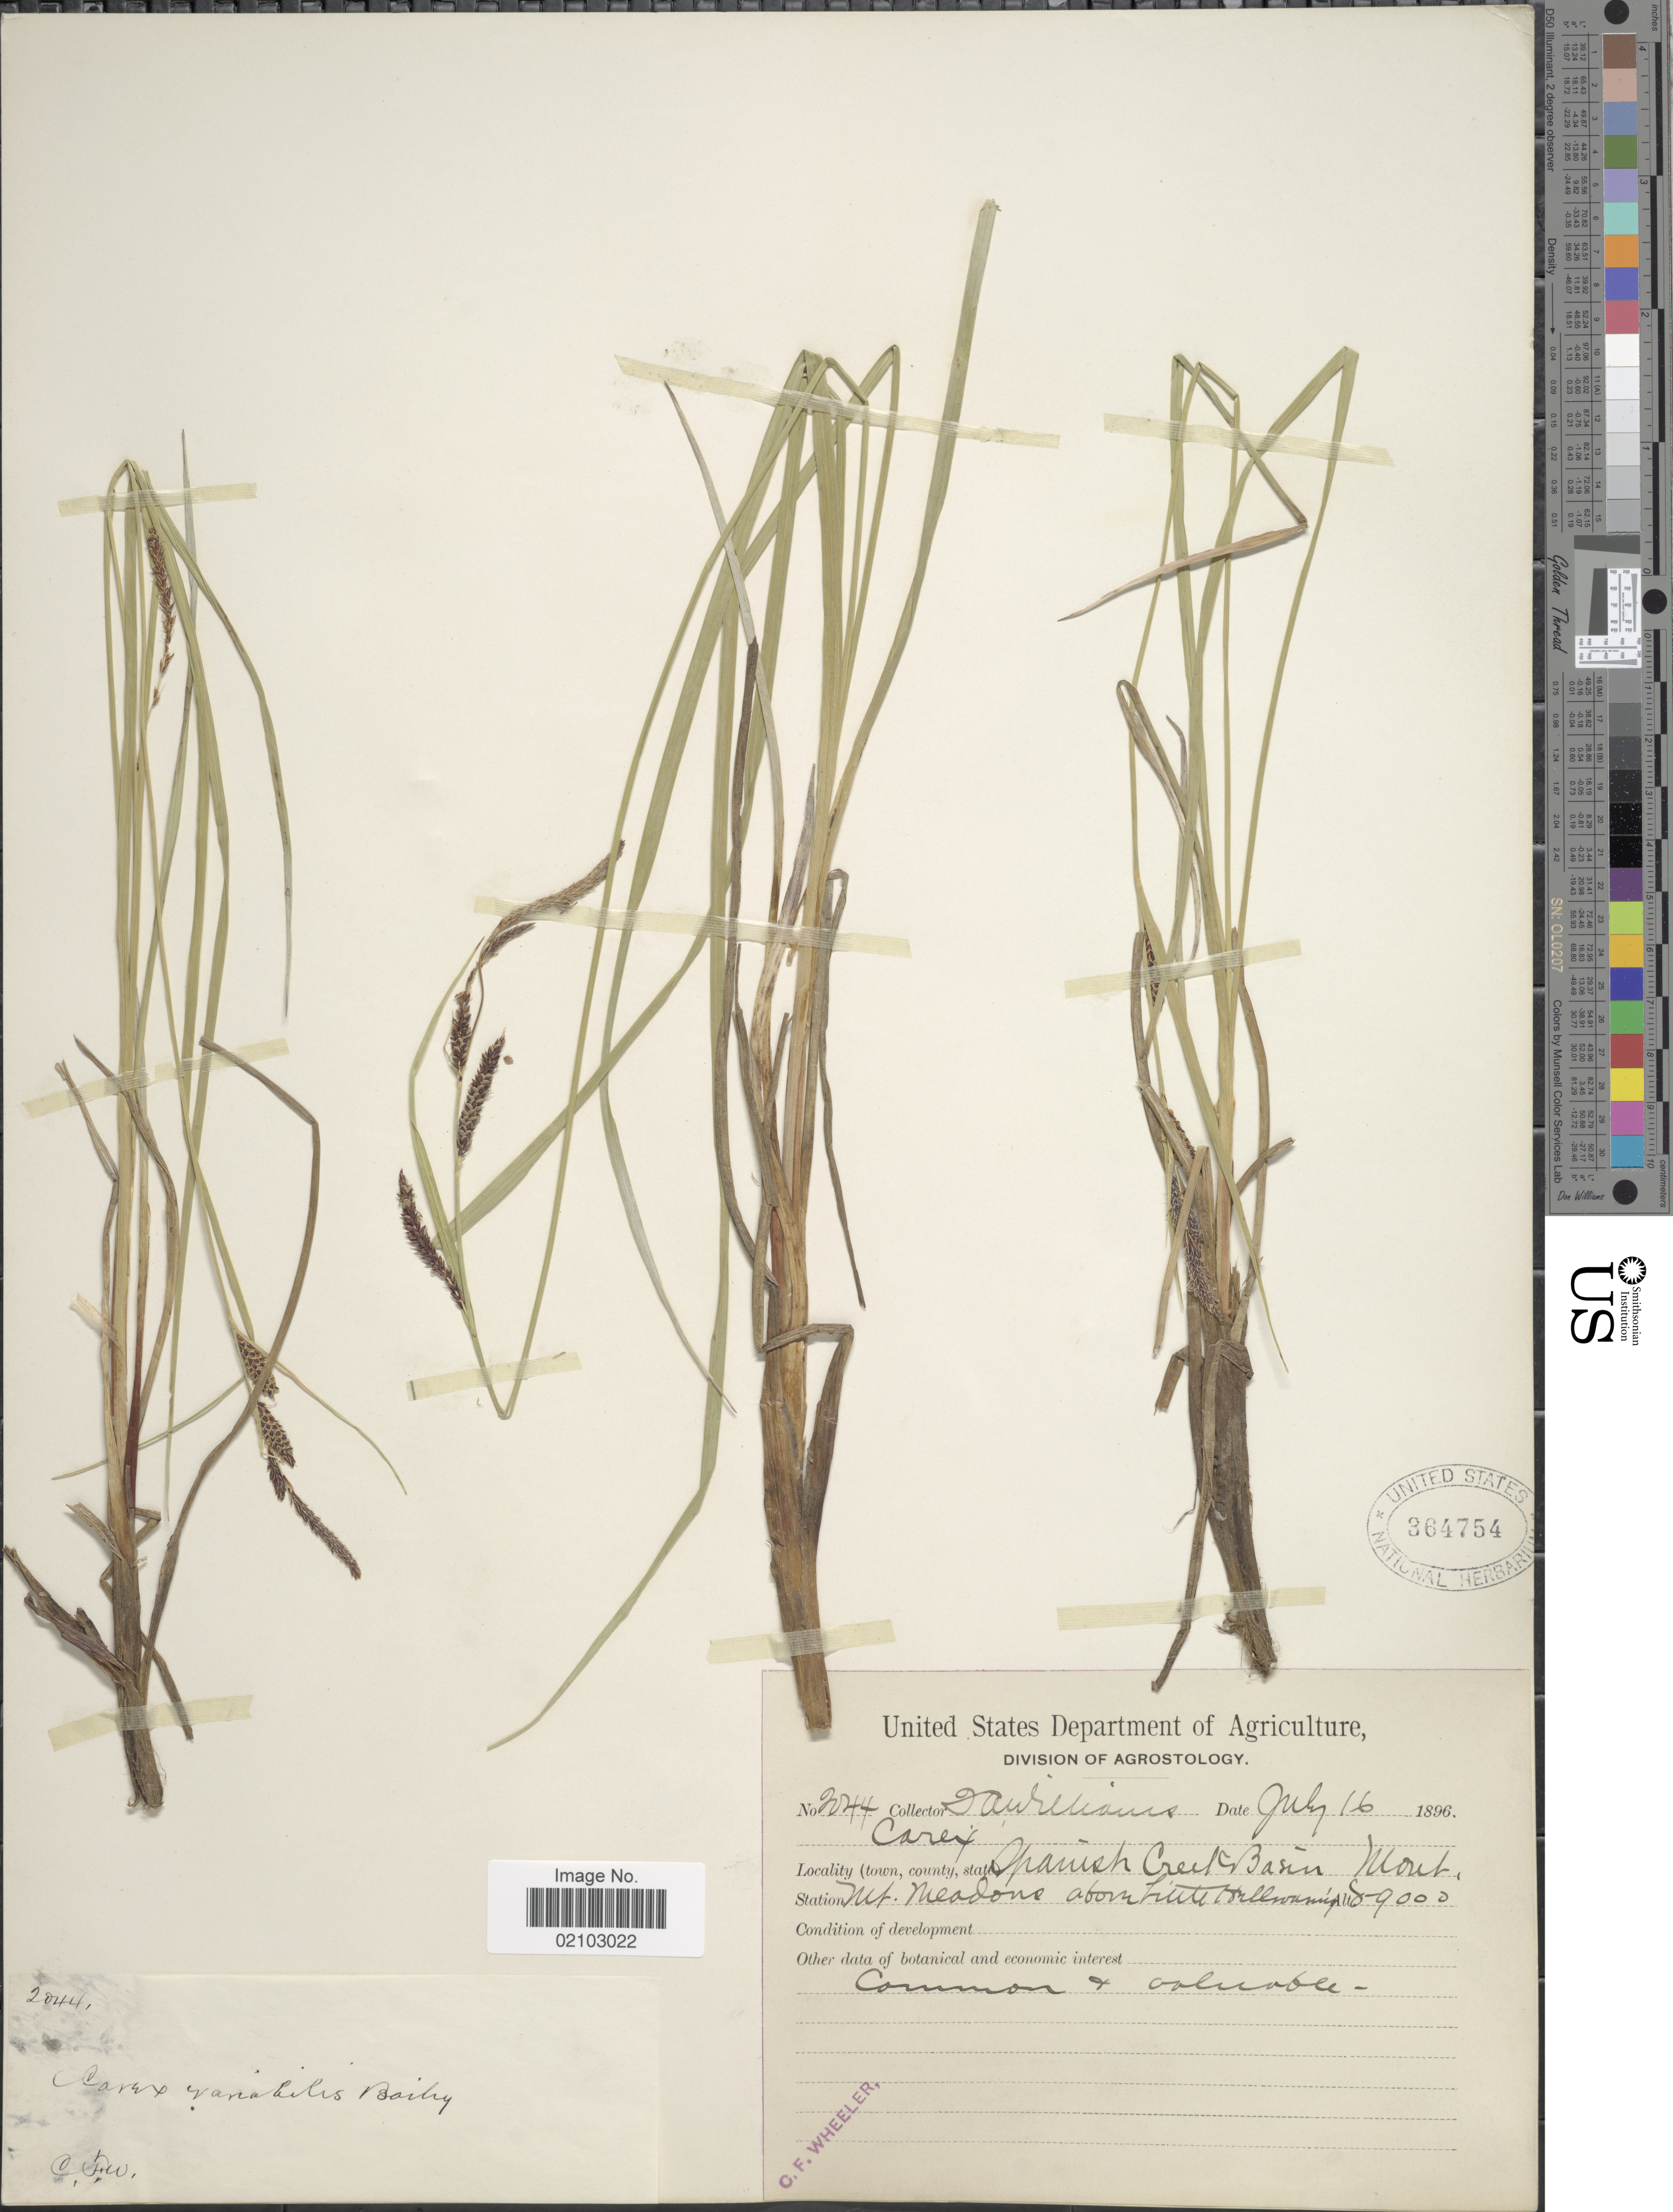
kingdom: Plantae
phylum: Tracheophyta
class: Liliopsida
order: Poales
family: Cyperaceae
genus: Carex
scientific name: Carex aquatilis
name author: Wahlenb.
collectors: J. A. Williams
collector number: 2044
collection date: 1896-07-16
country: United States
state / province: Montana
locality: Spanish Creek Basin, Mt. Meadows above Little Hellroaring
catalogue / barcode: US 364754